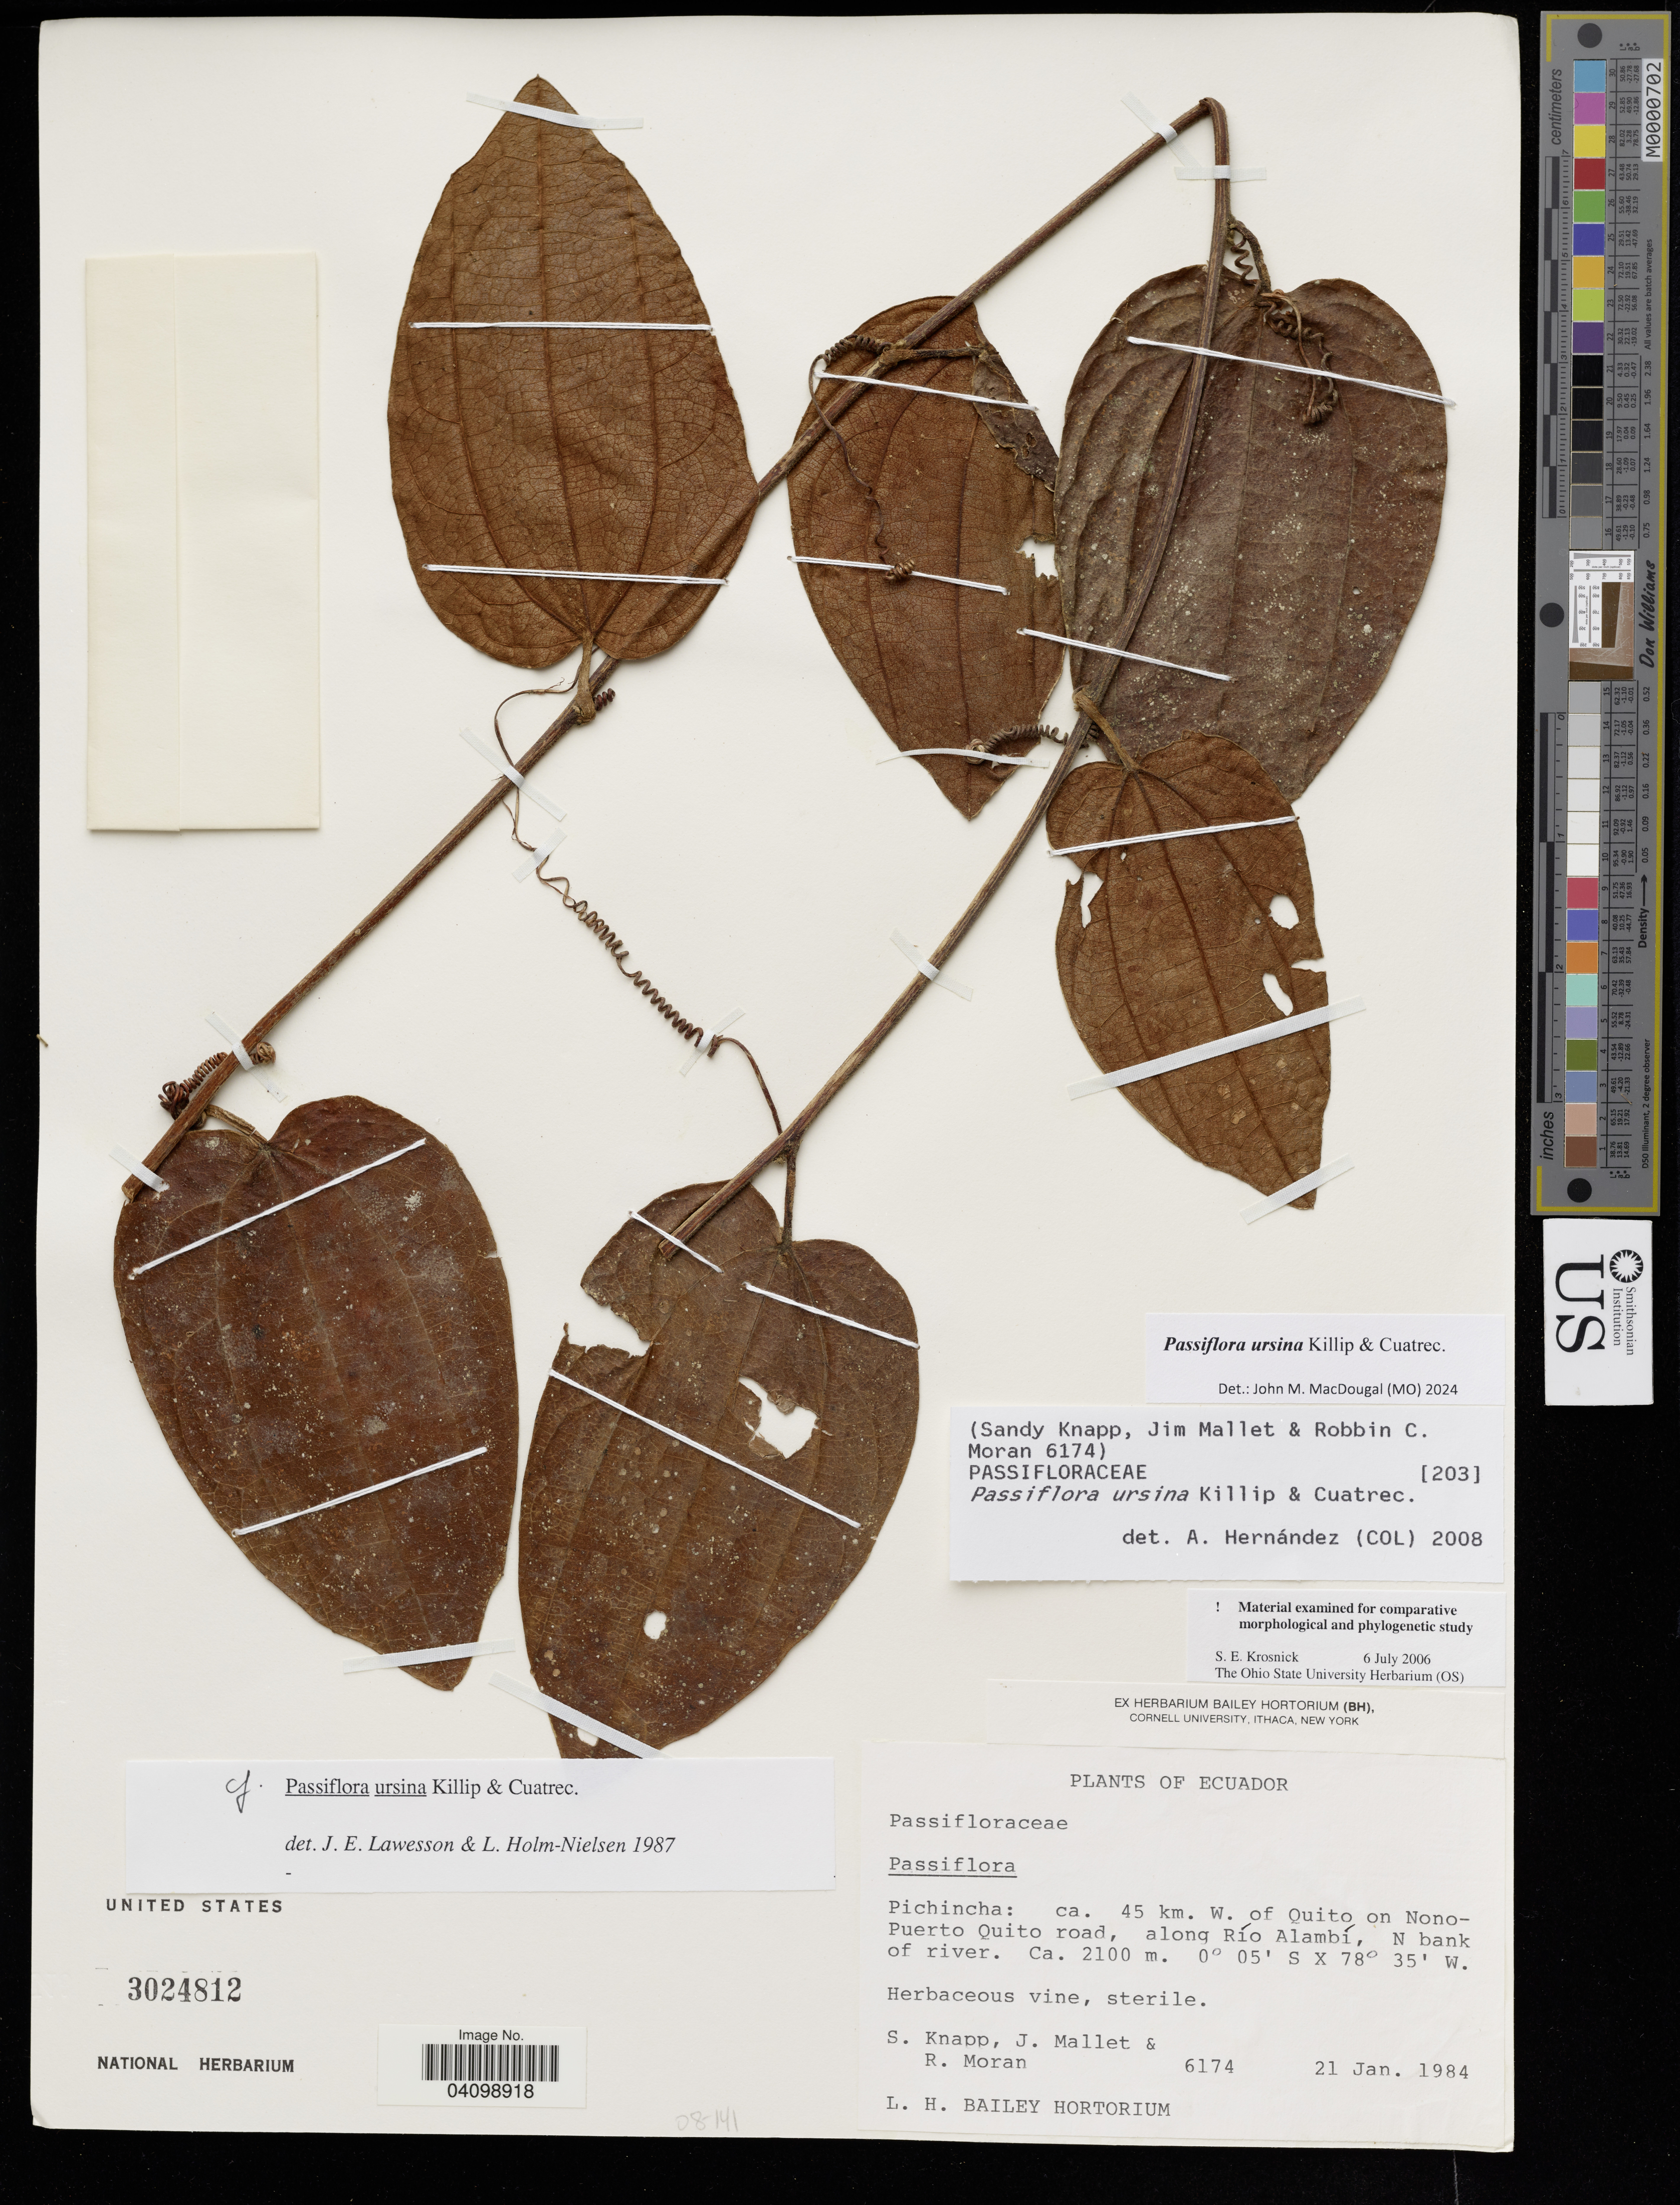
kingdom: Plantae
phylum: Tracheophyta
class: Magnoliopsida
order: Malpighiales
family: Passifloraceae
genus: Passiflora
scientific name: Passiflora ursina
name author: Killip & Cuatrec.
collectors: S. Knapp, J. Mallet & R. Moran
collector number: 3174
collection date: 1984-01-21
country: Ecuador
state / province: Pichincha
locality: Ca. 45 km. W. of Quito on Nono-Puerto Quito road, along Río Alambí, N bank of river.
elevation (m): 2100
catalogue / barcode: US 3024812